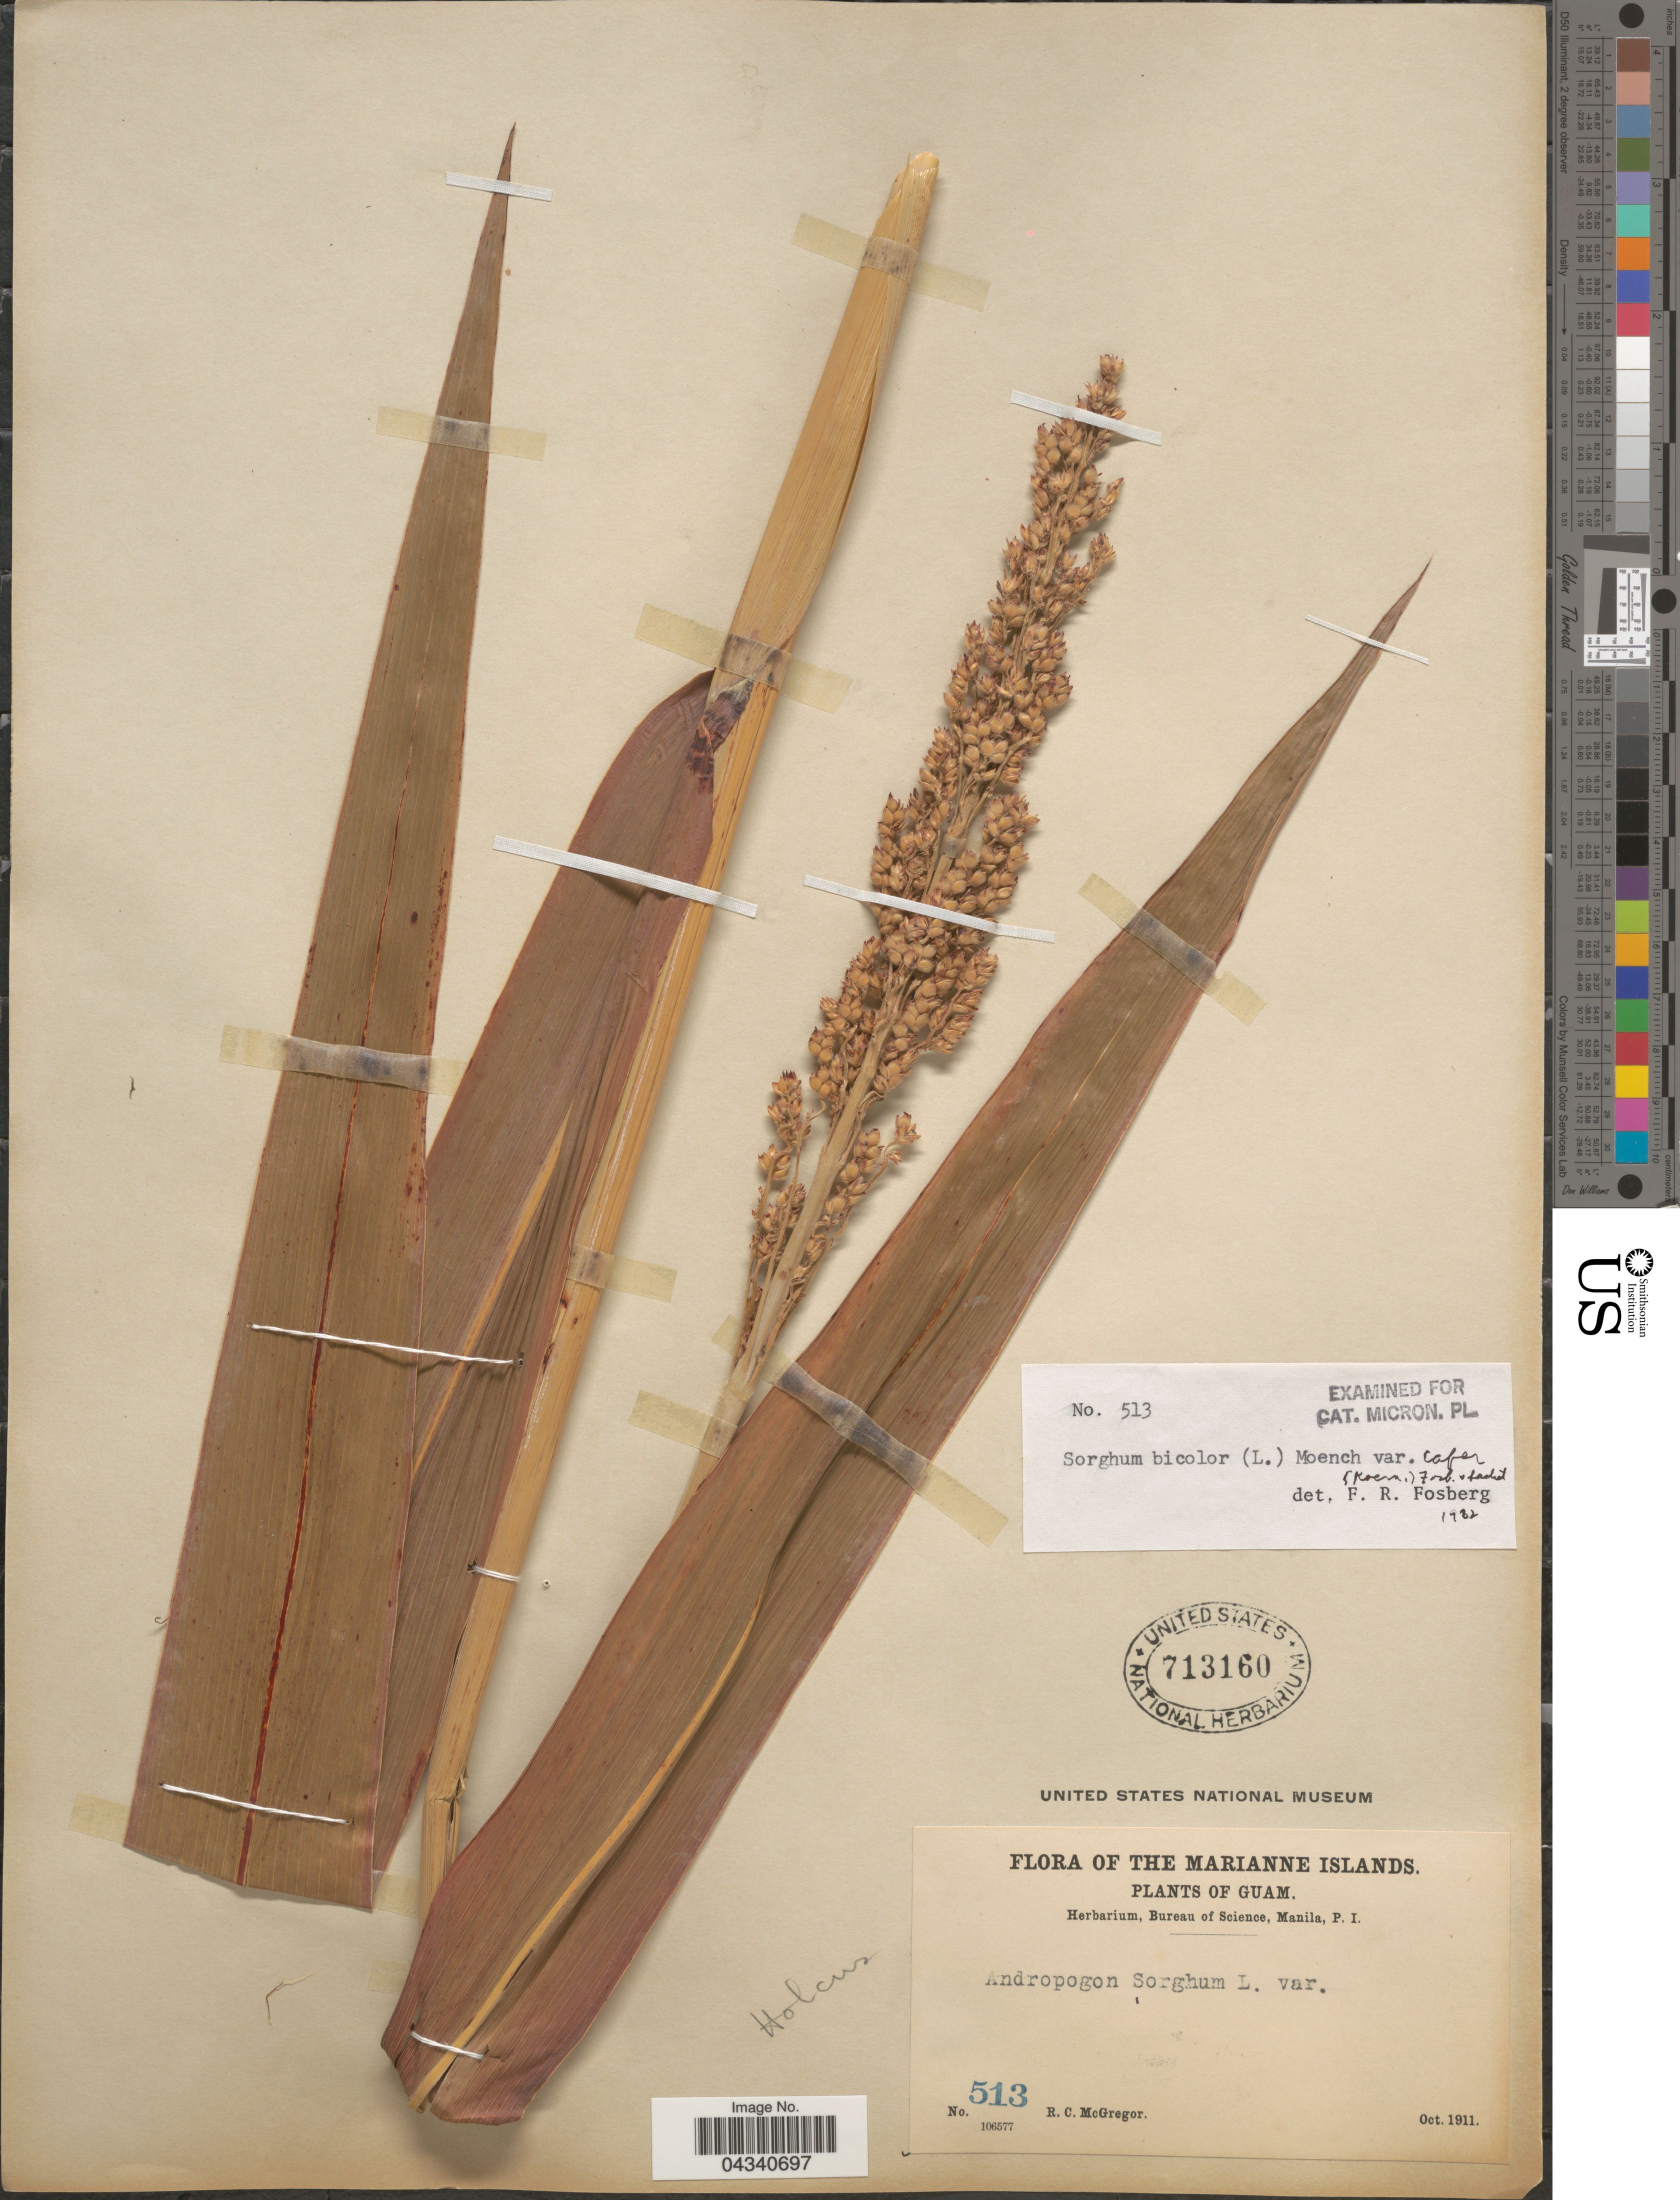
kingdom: Plantae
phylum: Tracheophyta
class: Liliopsida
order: Poales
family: Poaceae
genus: Sorghum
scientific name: Sorghum bicolor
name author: (L.) Moench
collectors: R. C. McGregor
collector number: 513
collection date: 1911-10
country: Northern Mariana Islands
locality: Guam.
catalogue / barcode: US 713160